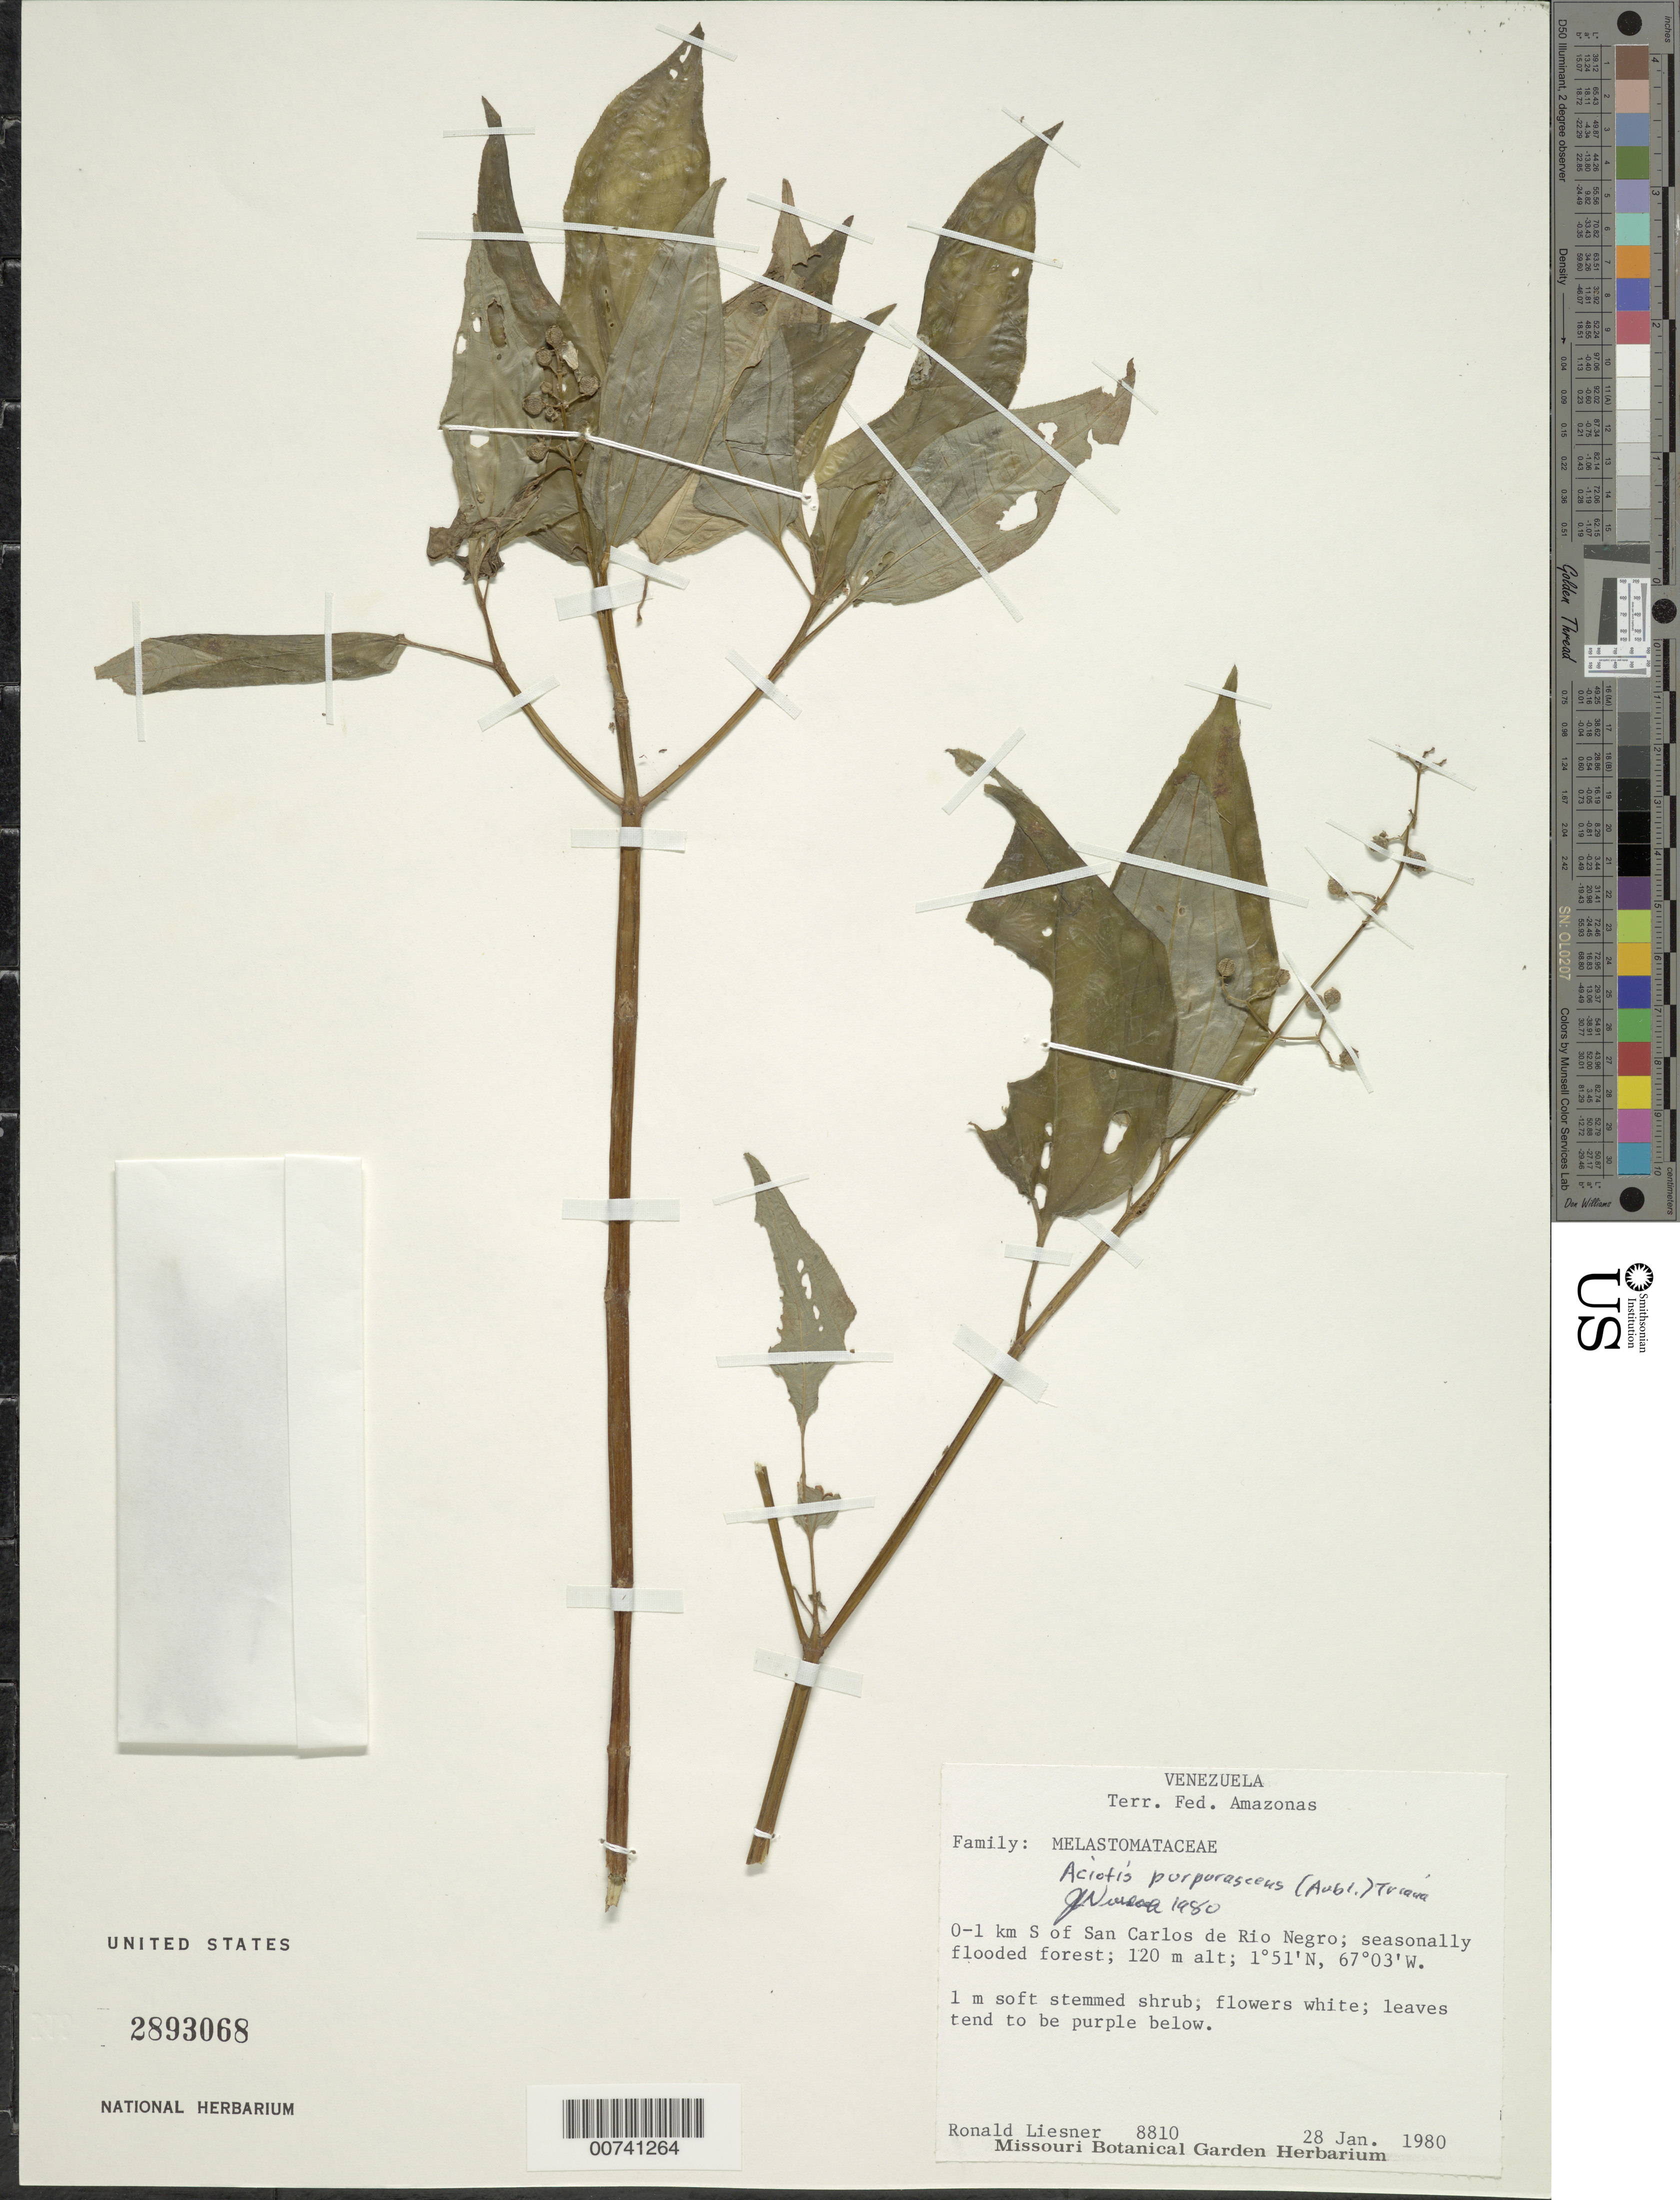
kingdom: Plantae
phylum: Tracheophyta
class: Magnoliopsida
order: Myrtales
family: Melastomataceae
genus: Aciotis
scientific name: Aciotis purpurascens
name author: (Aubl.) Triana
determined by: Wurdack, John J., (US), US (UNITED STATES)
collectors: R. L. Liesner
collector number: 8810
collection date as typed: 28-Jan-80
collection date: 1980-01-28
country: Venezuela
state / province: Amazonas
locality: San Carlos de Río Negro, 0-1 km S of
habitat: Seasonally flooded forest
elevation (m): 120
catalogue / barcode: US 2893068